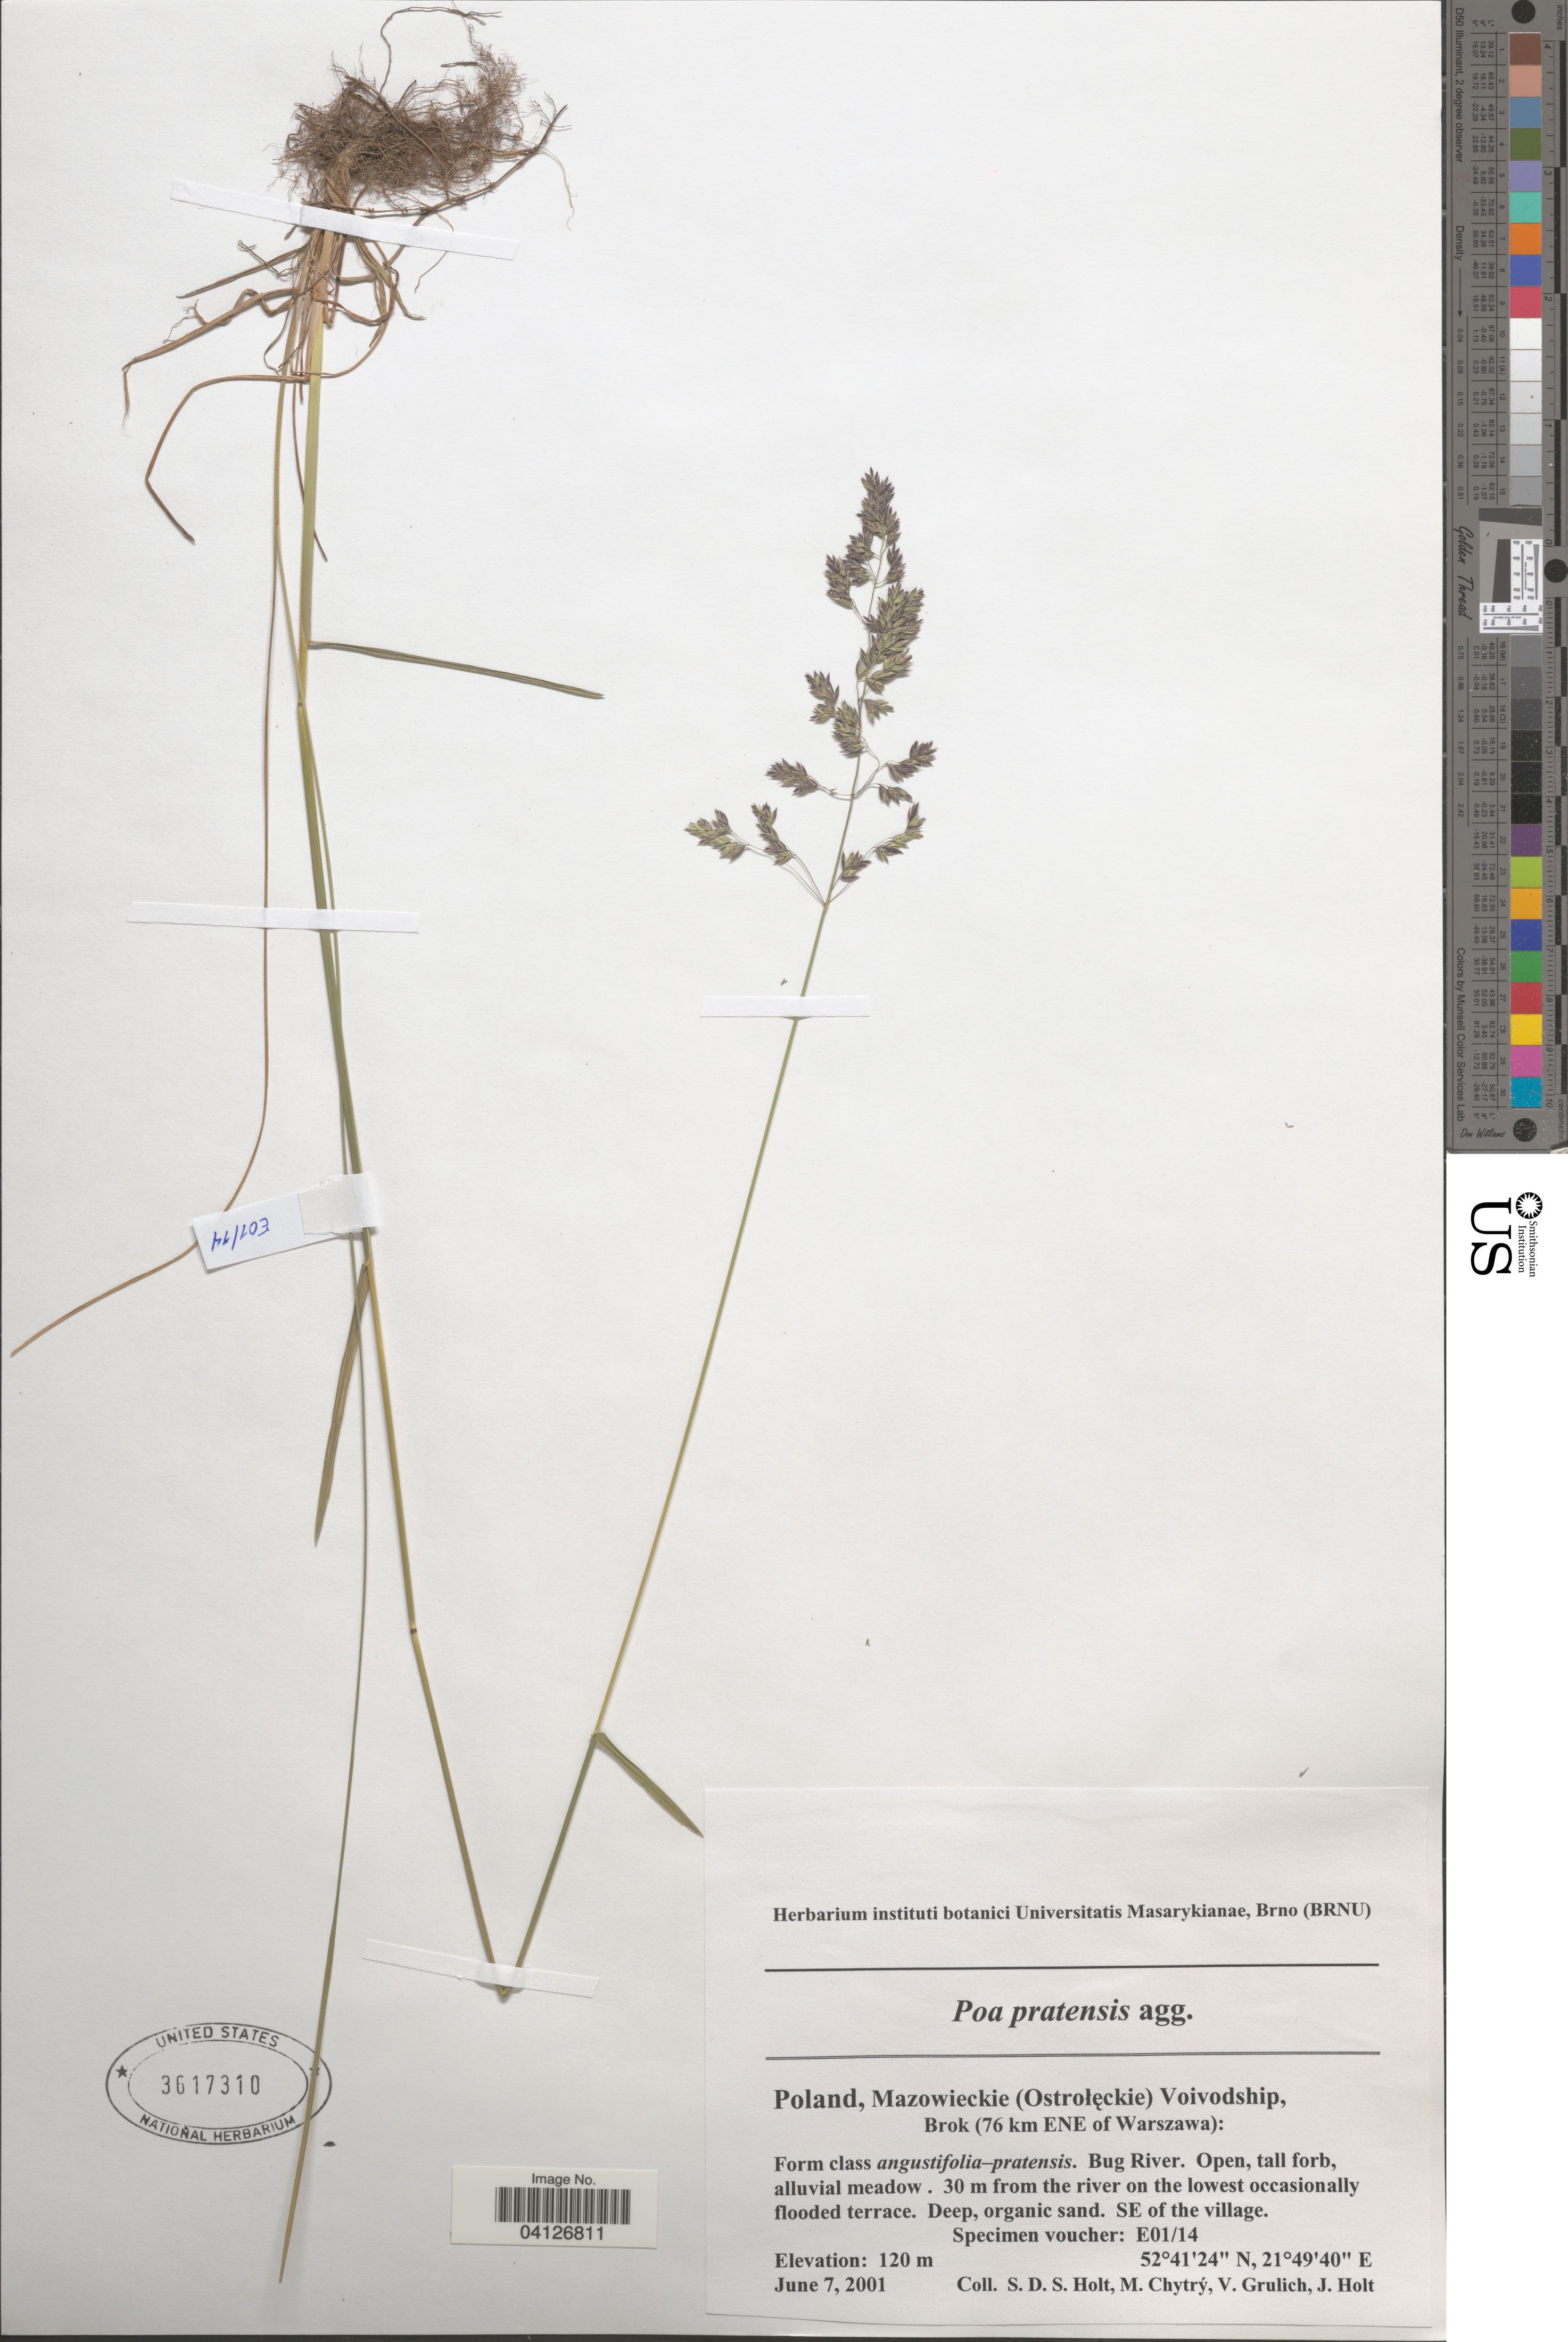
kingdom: Plantae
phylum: Tracheophyta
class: Liliopsida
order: Poales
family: Poaceae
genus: Poa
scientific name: Poa pratensis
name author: L.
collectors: S. Holt, M. Chytrý, V. Grulich & J. Holt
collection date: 2001-06-07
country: Poland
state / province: Mazowieckie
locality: (Ostrolęckie) Voivodship, Brok (76 km ENE of Warszawa): Bug River. 30 m from the river on the lowest occasionally flooded terrace. SE of the village.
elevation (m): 120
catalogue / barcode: US 3617310